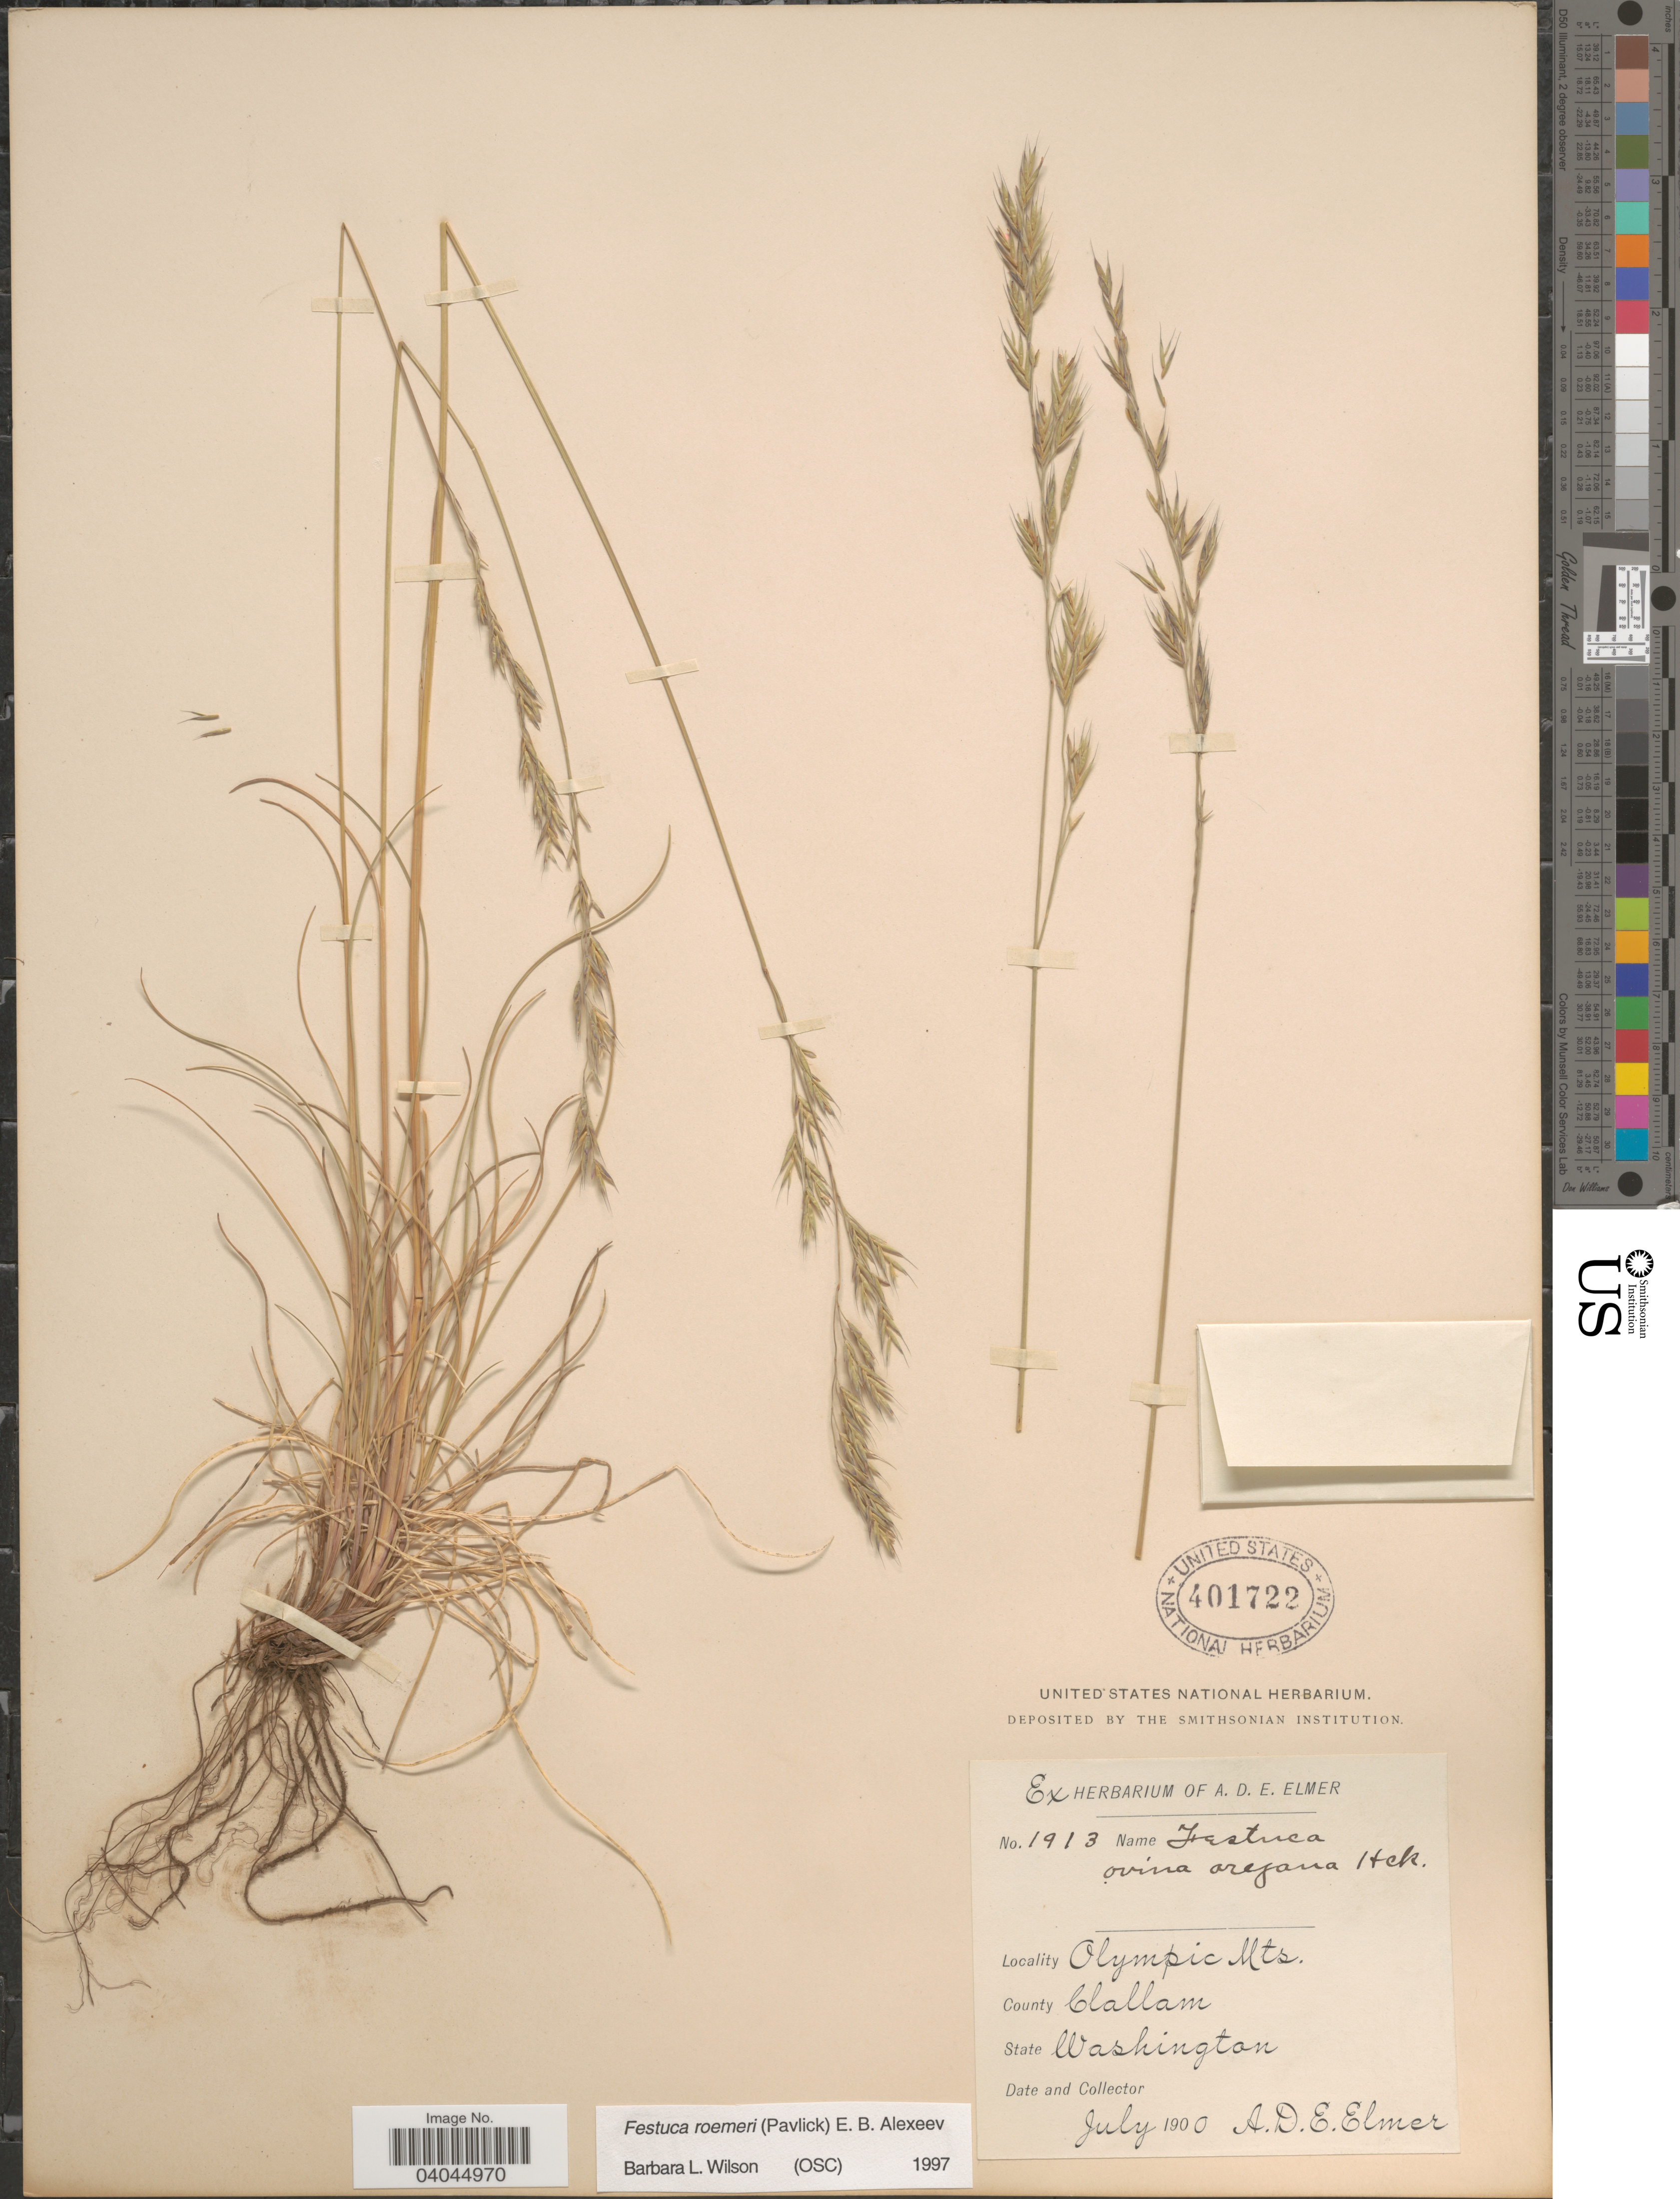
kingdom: Plantae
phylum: Tracheophyta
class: Liliopsida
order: Poales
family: Poaceae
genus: Festuca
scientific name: Festuca roemeri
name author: (Pavlick) E.B. Alexeev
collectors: A. D. E. Elmer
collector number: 1913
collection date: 1900-07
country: United States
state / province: Washington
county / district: Clallam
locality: Olympic Mts. County Clallam.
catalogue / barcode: US 401722